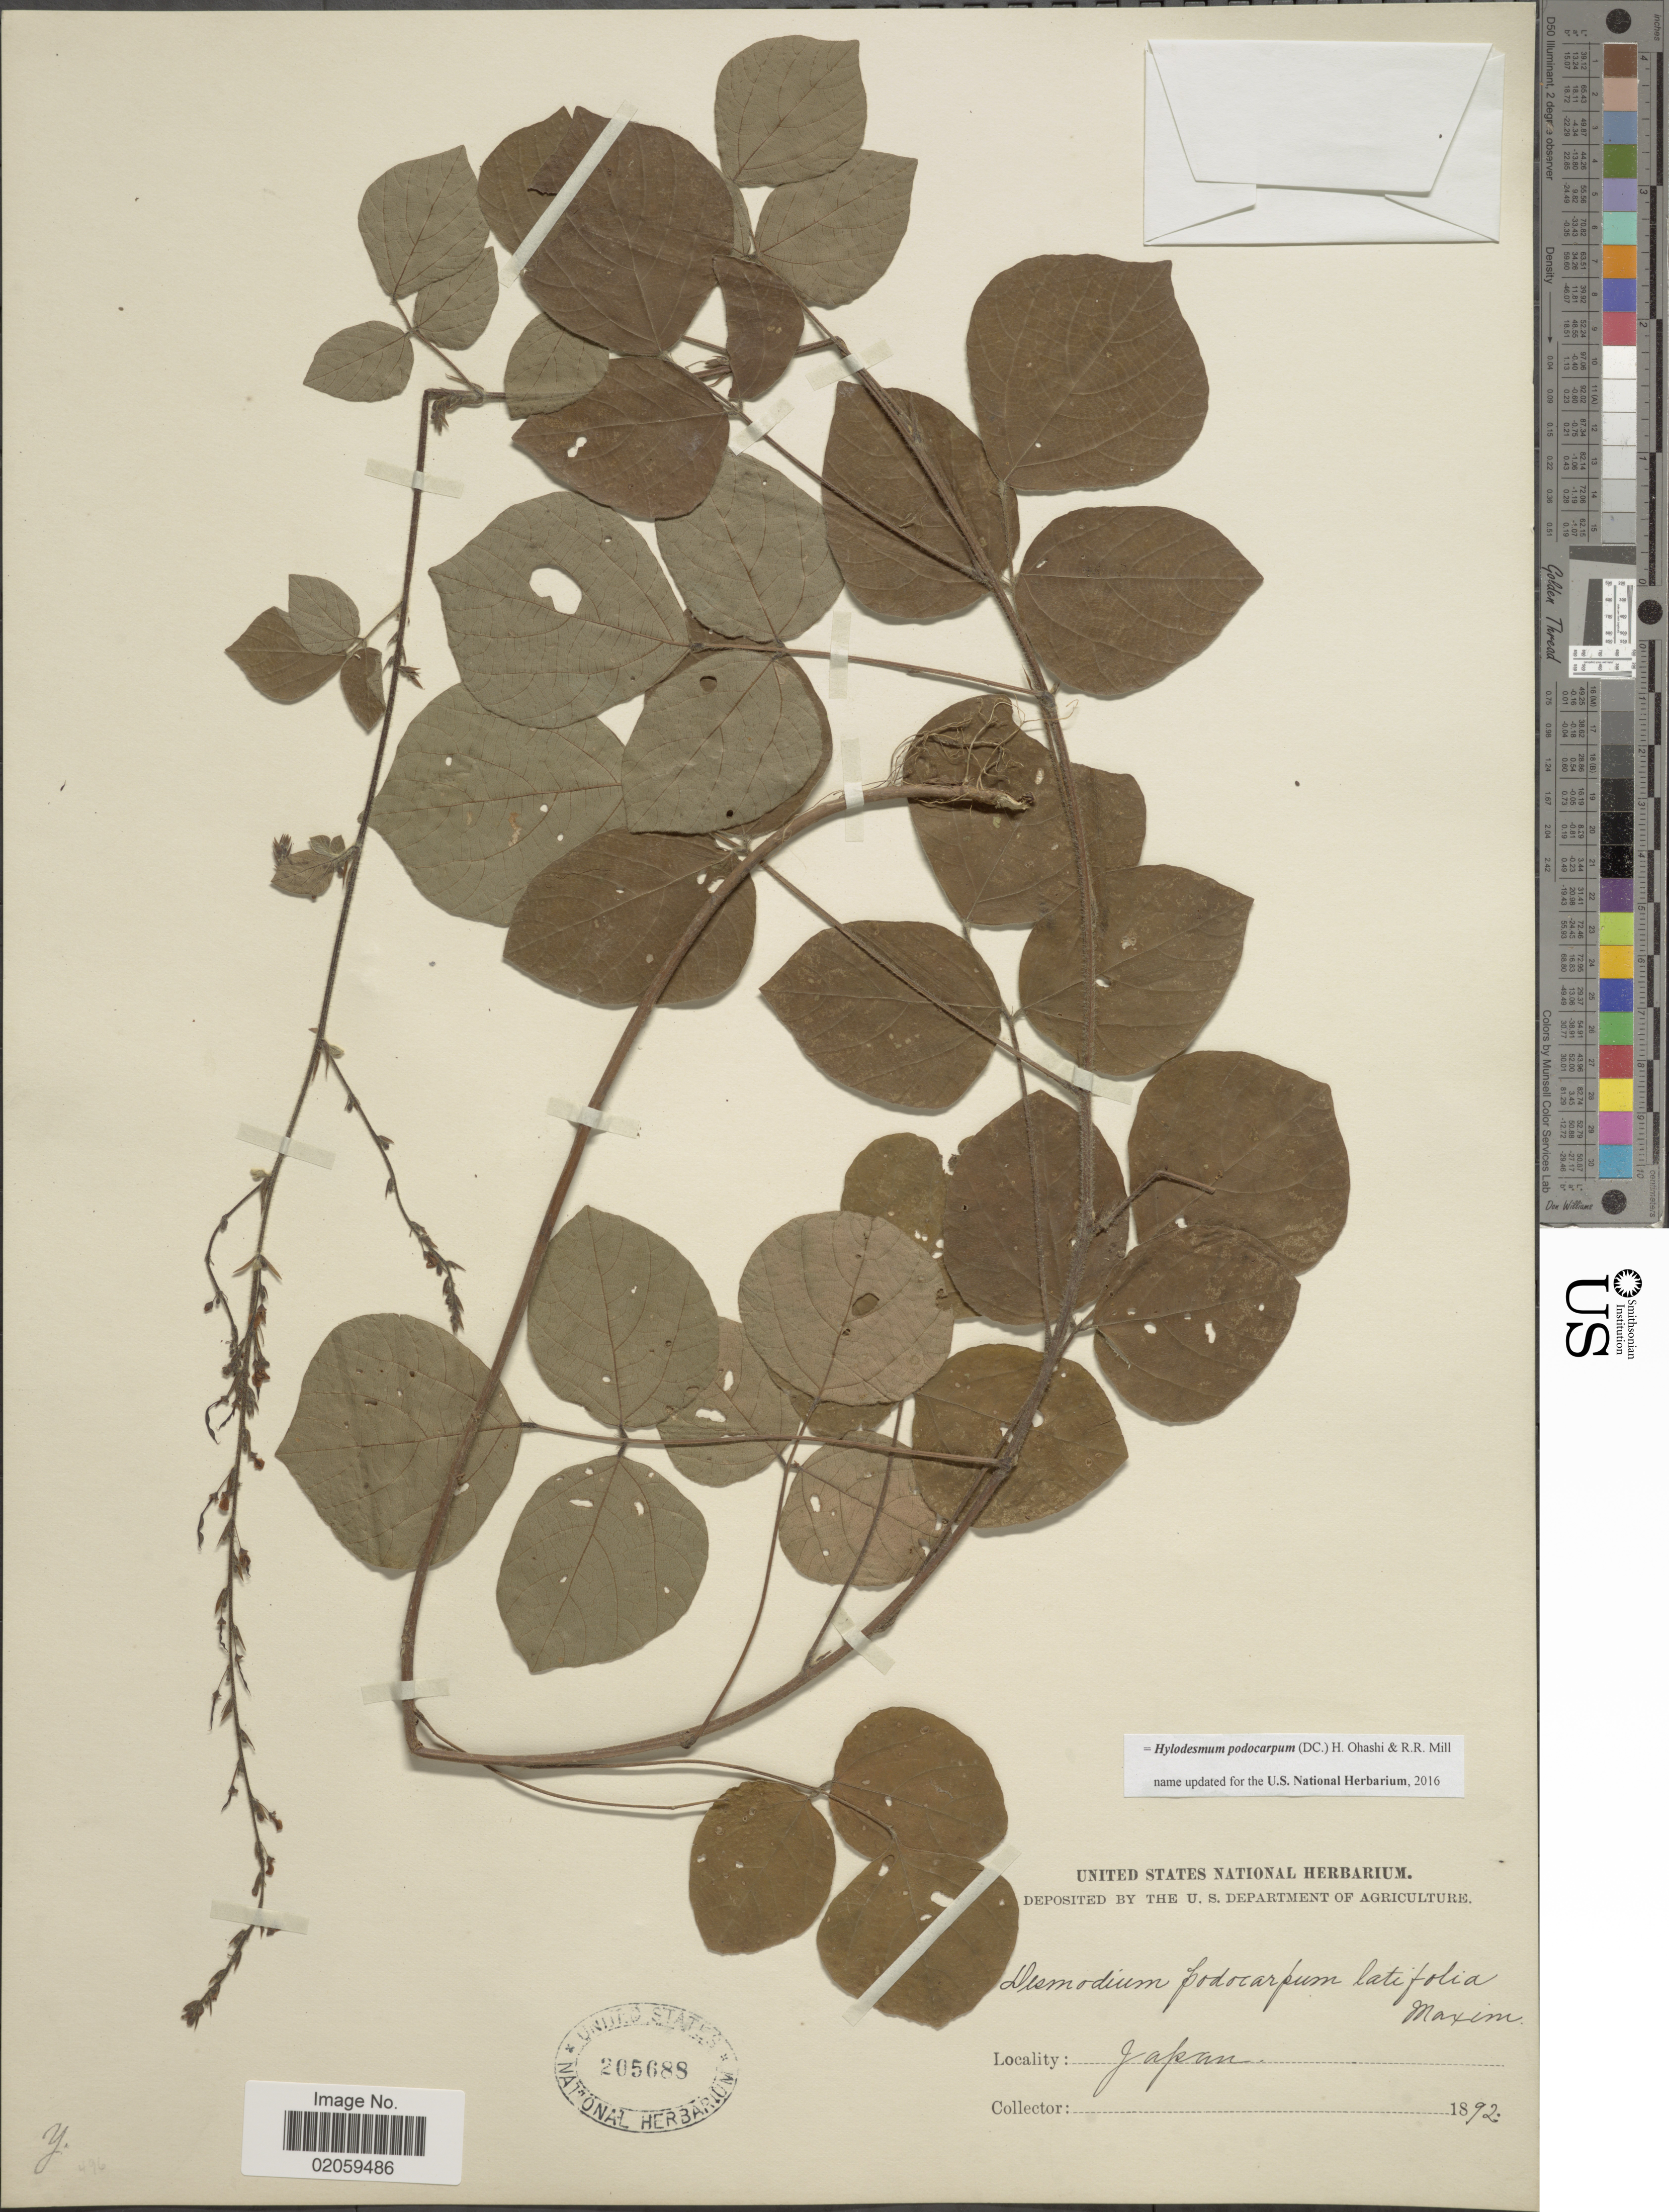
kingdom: Plantae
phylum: Tracheophyta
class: Magnoliopsida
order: Fabales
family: Fabaceae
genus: Hylodesmum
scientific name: Hylodesmum podocarpum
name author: (DC.) H. Ohashi & R.R. Mill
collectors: U.S. National Herbarium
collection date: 1892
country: Japan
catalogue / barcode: US 205688